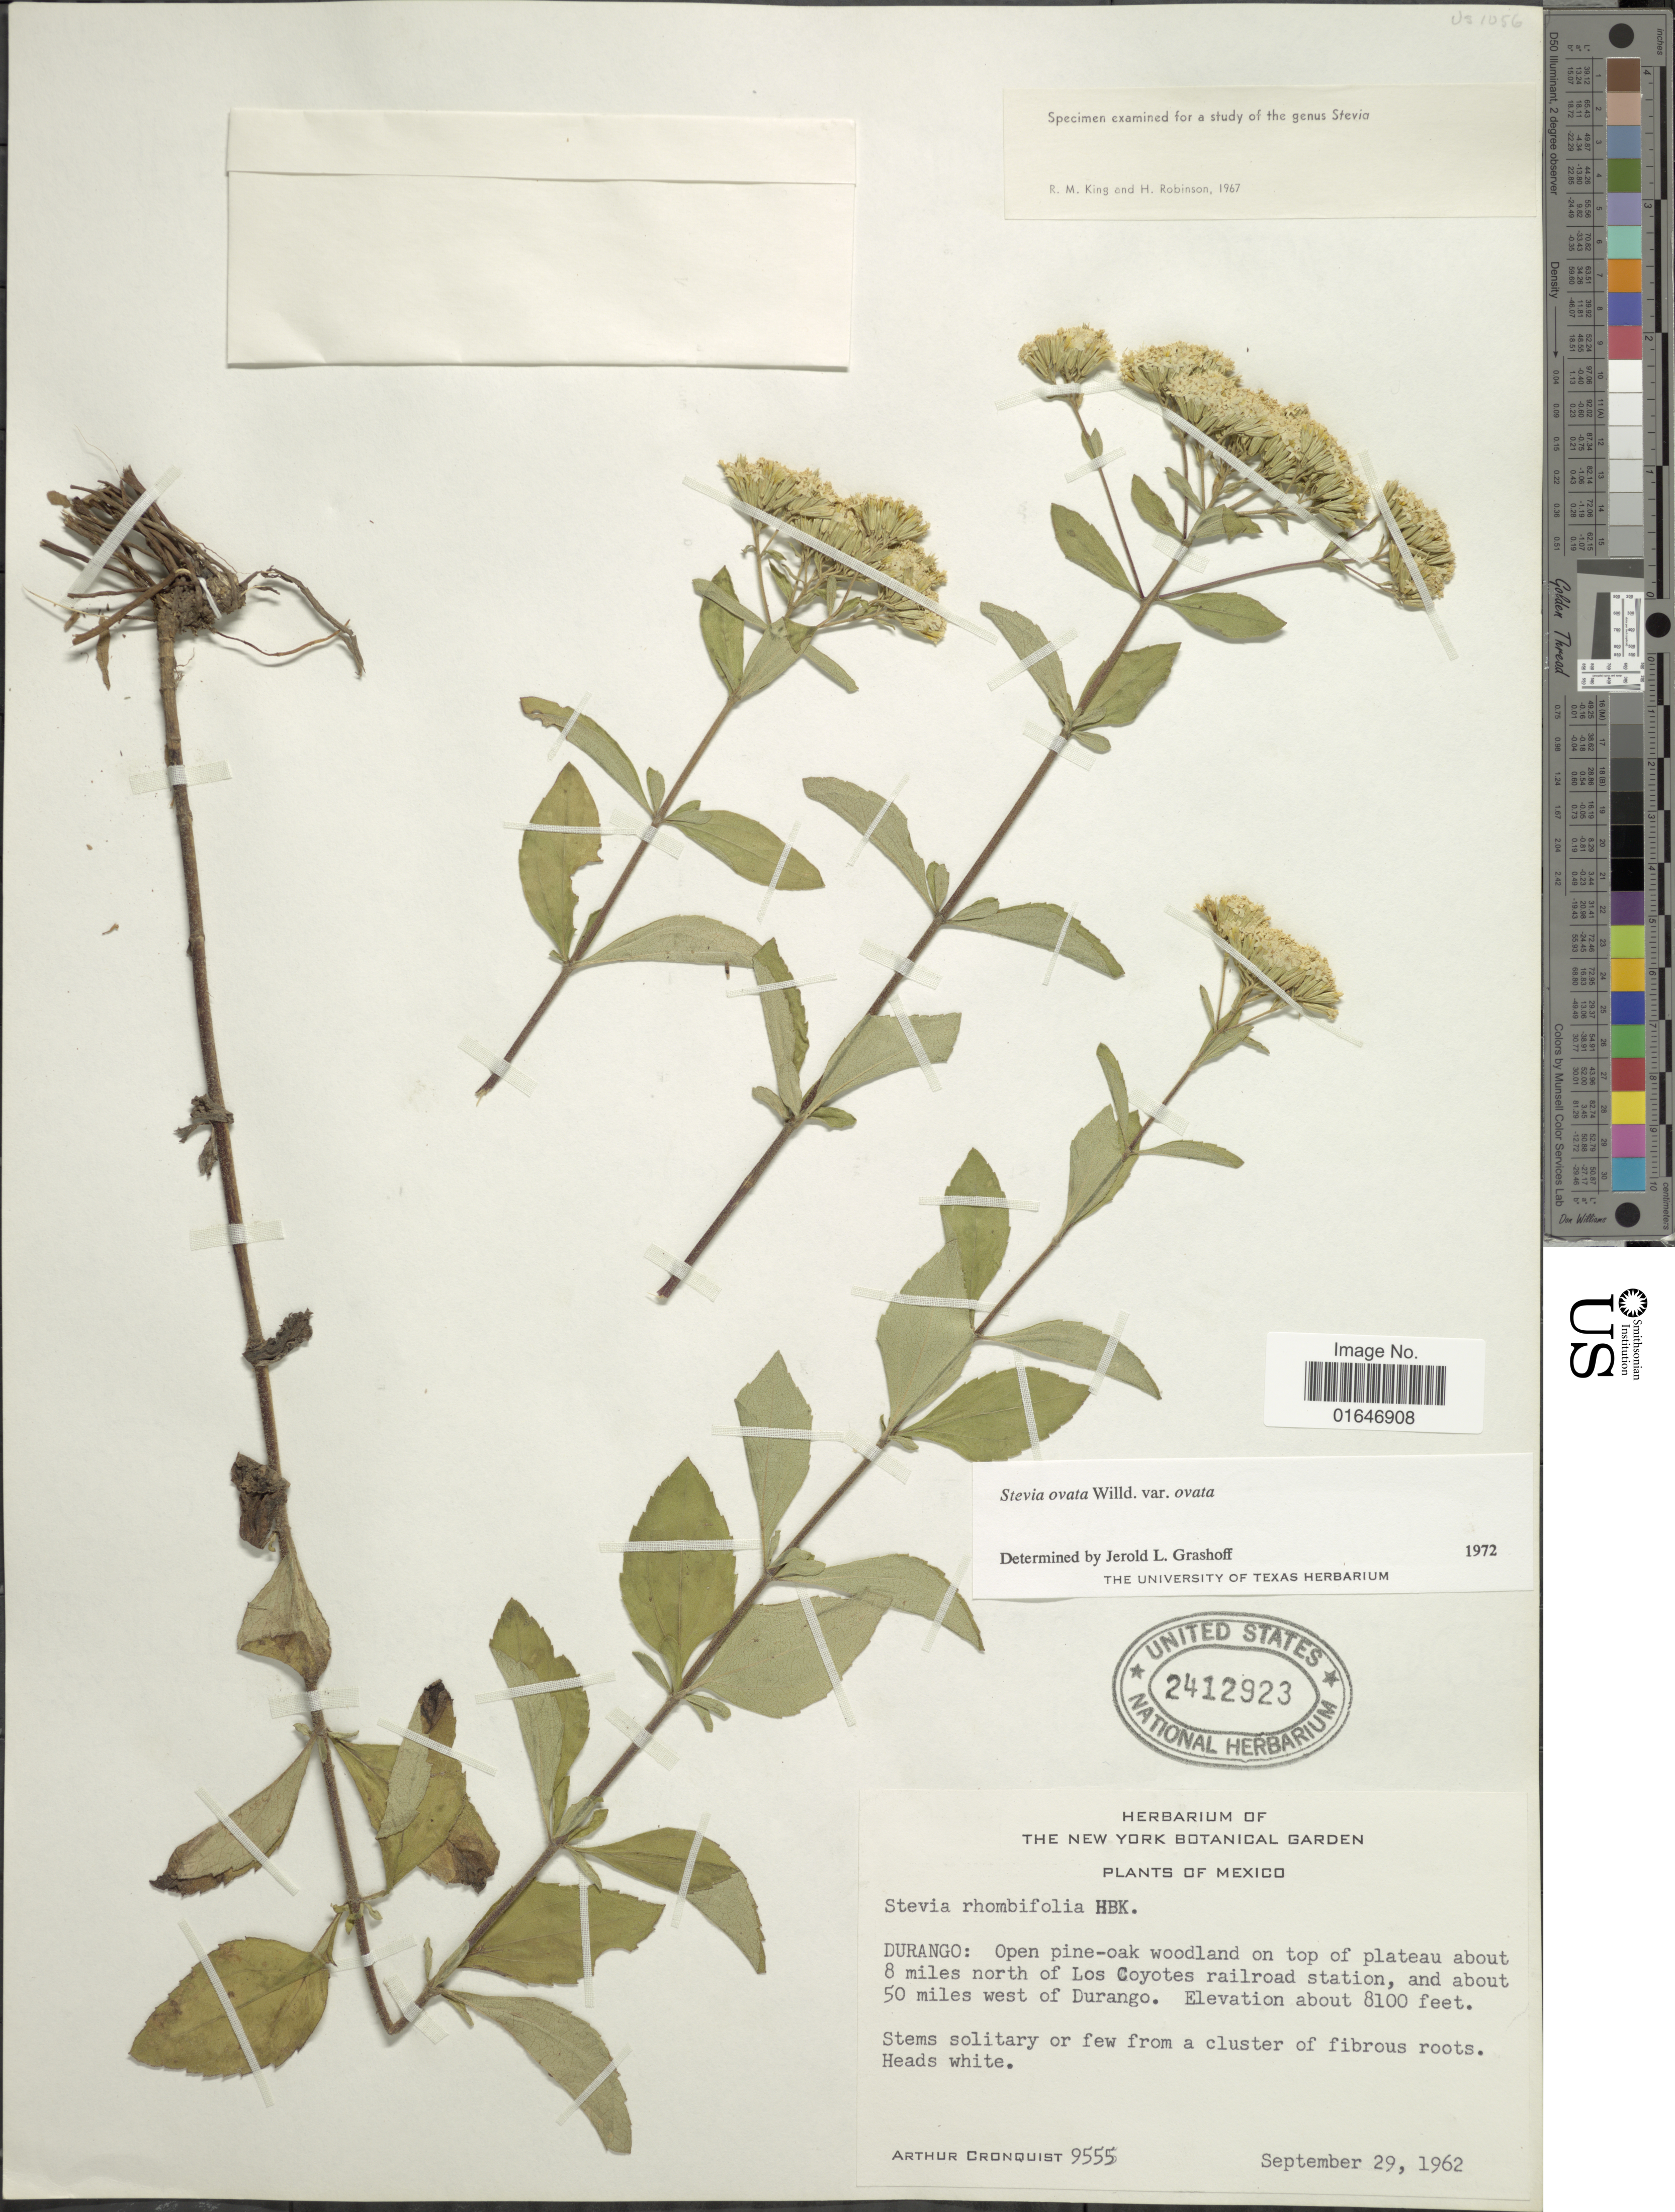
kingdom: Plantae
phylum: Tracheophyta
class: Magnoliopsida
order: Asterales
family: Asteraceae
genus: Stevia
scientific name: Stevia ovata var. ovata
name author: Willd.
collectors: A. J. Cronquist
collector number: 9555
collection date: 1962-09-29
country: Mexico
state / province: Durango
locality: Open pine-oak woodland on top of plateau about 8 miles north of Los Coyotes railroad station, and about 50 miles west of Durango.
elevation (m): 2469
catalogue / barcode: US 2412923